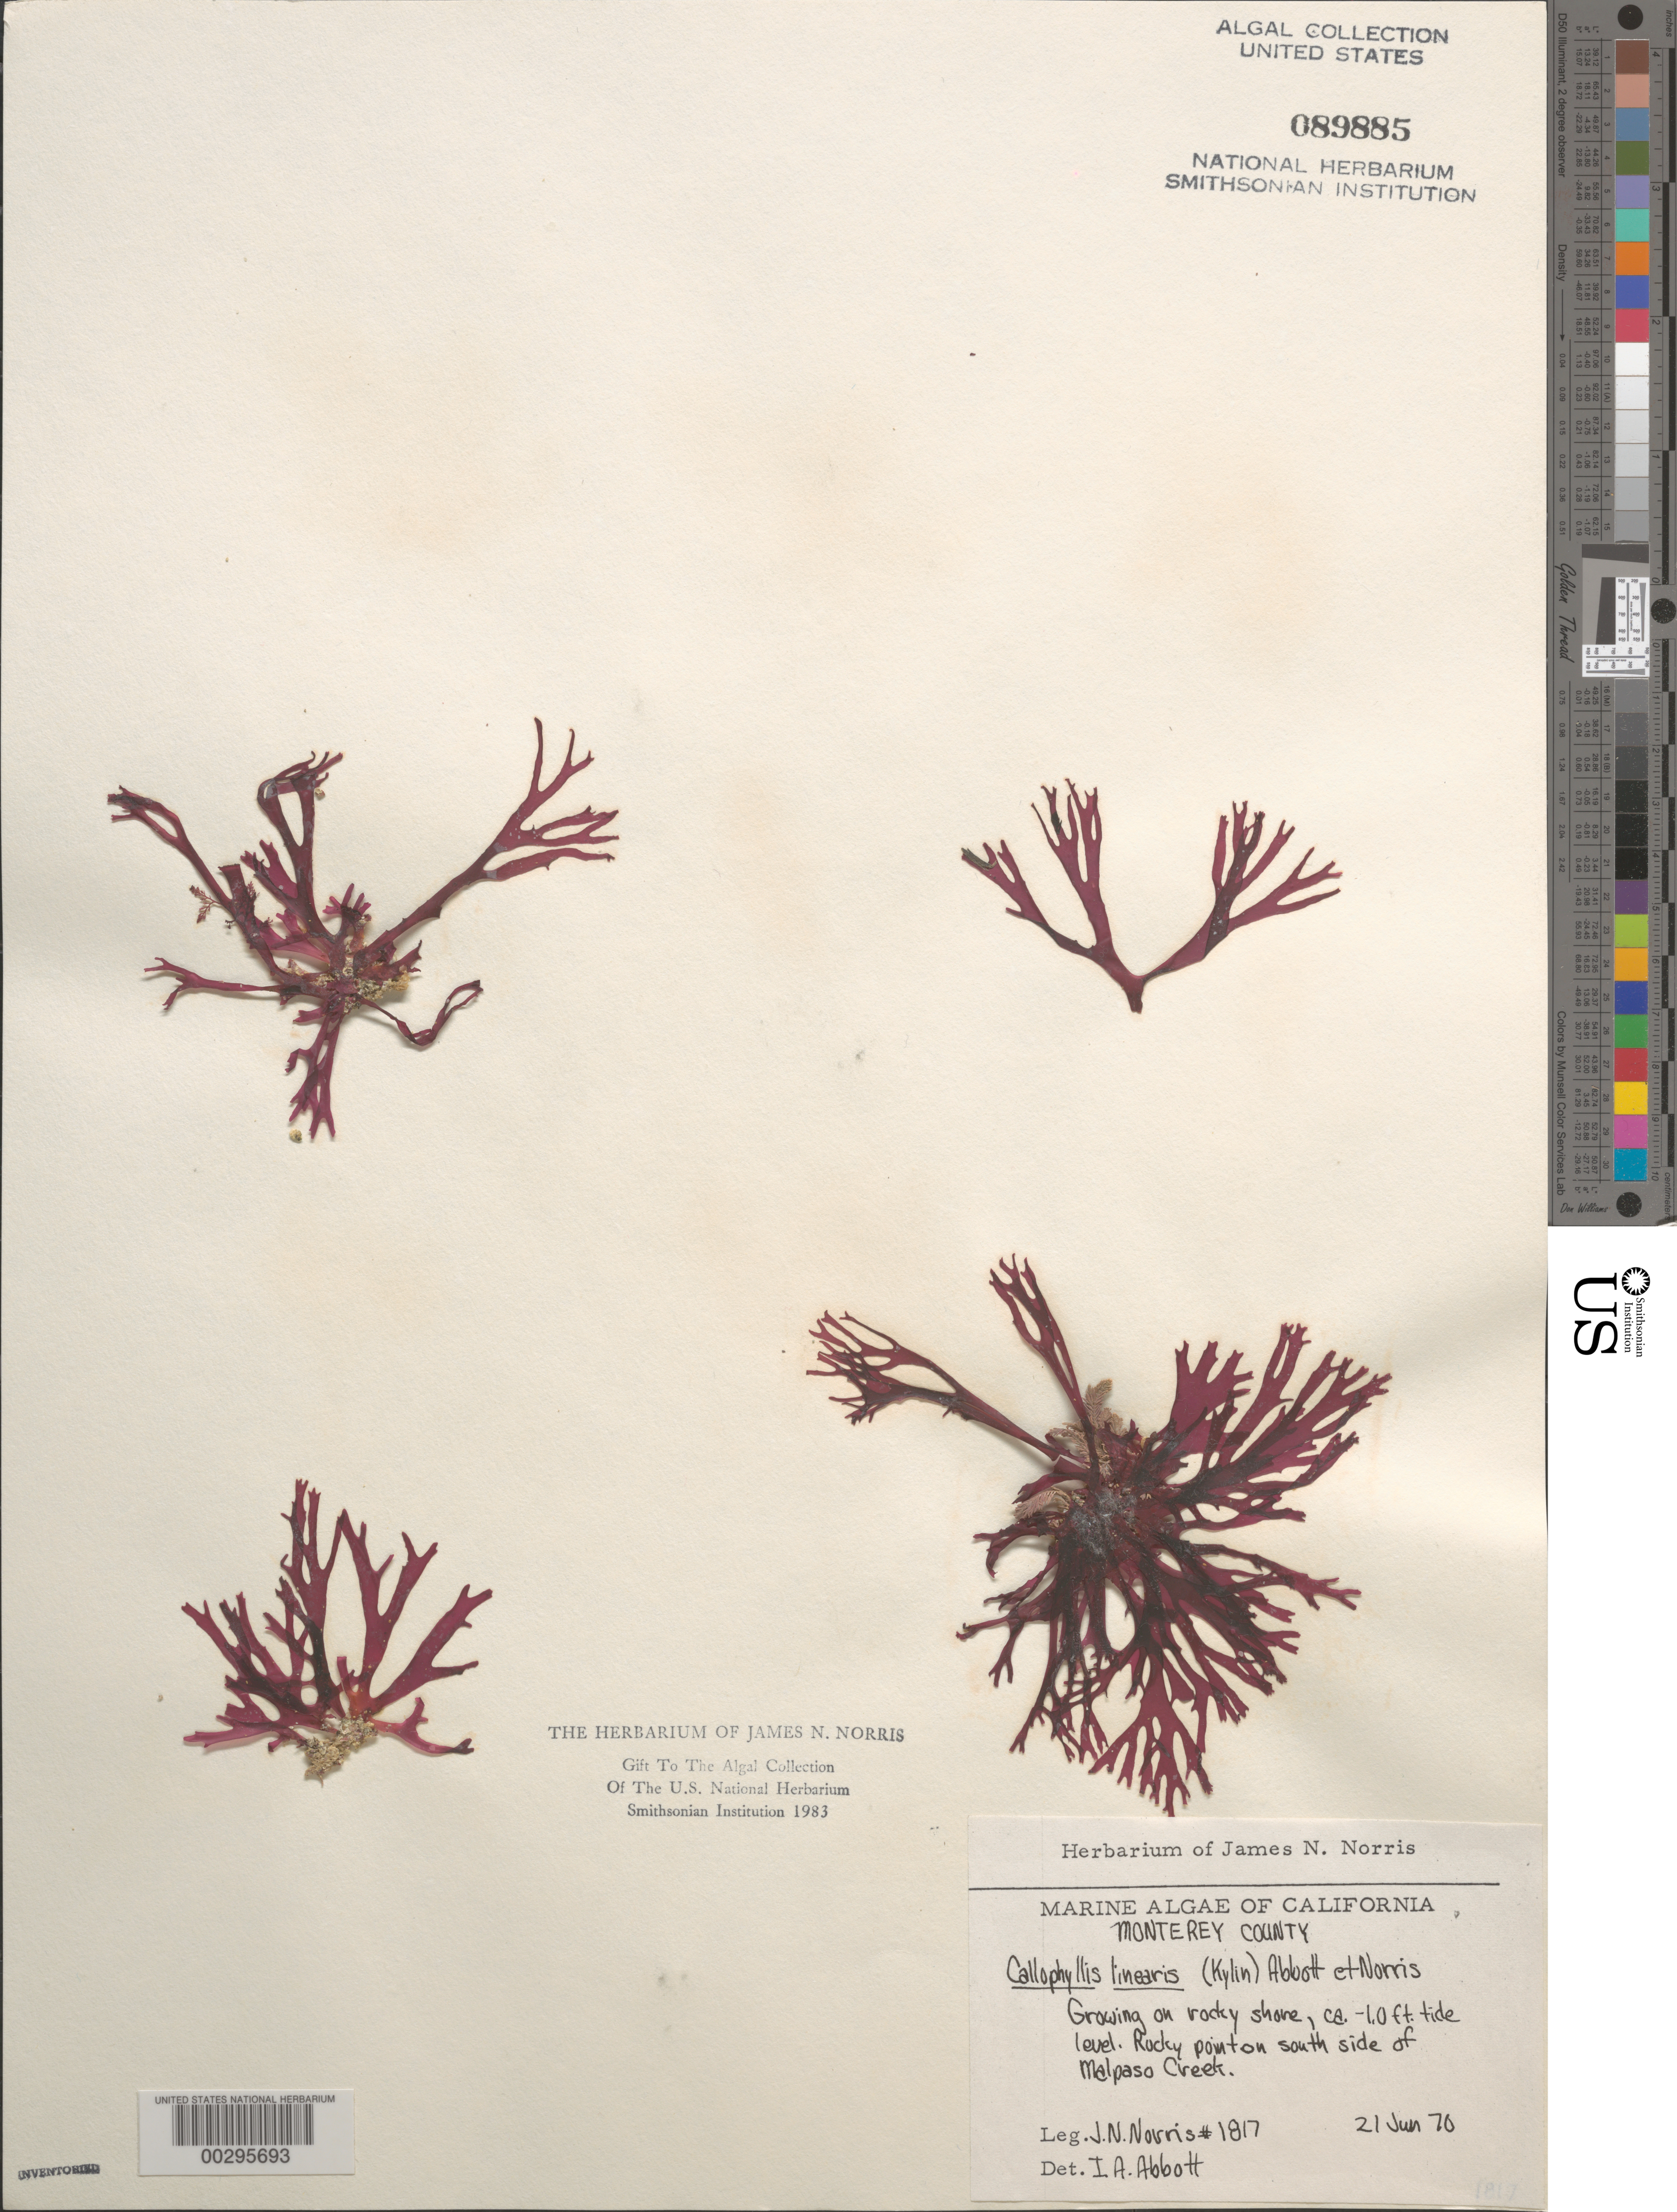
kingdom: Plantae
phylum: Rhodophyta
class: Florideophyceae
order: Gigartinales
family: Kallymeniaceae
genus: Callophyllis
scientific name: Callophyllis linearis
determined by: Abbott, Isabella A.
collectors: J. N. Norris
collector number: JN-1817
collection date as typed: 21 Jun 1970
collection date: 1970-06-21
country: United States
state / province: California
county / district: Monterey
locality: Malpaso Creek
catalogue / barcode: US 89885